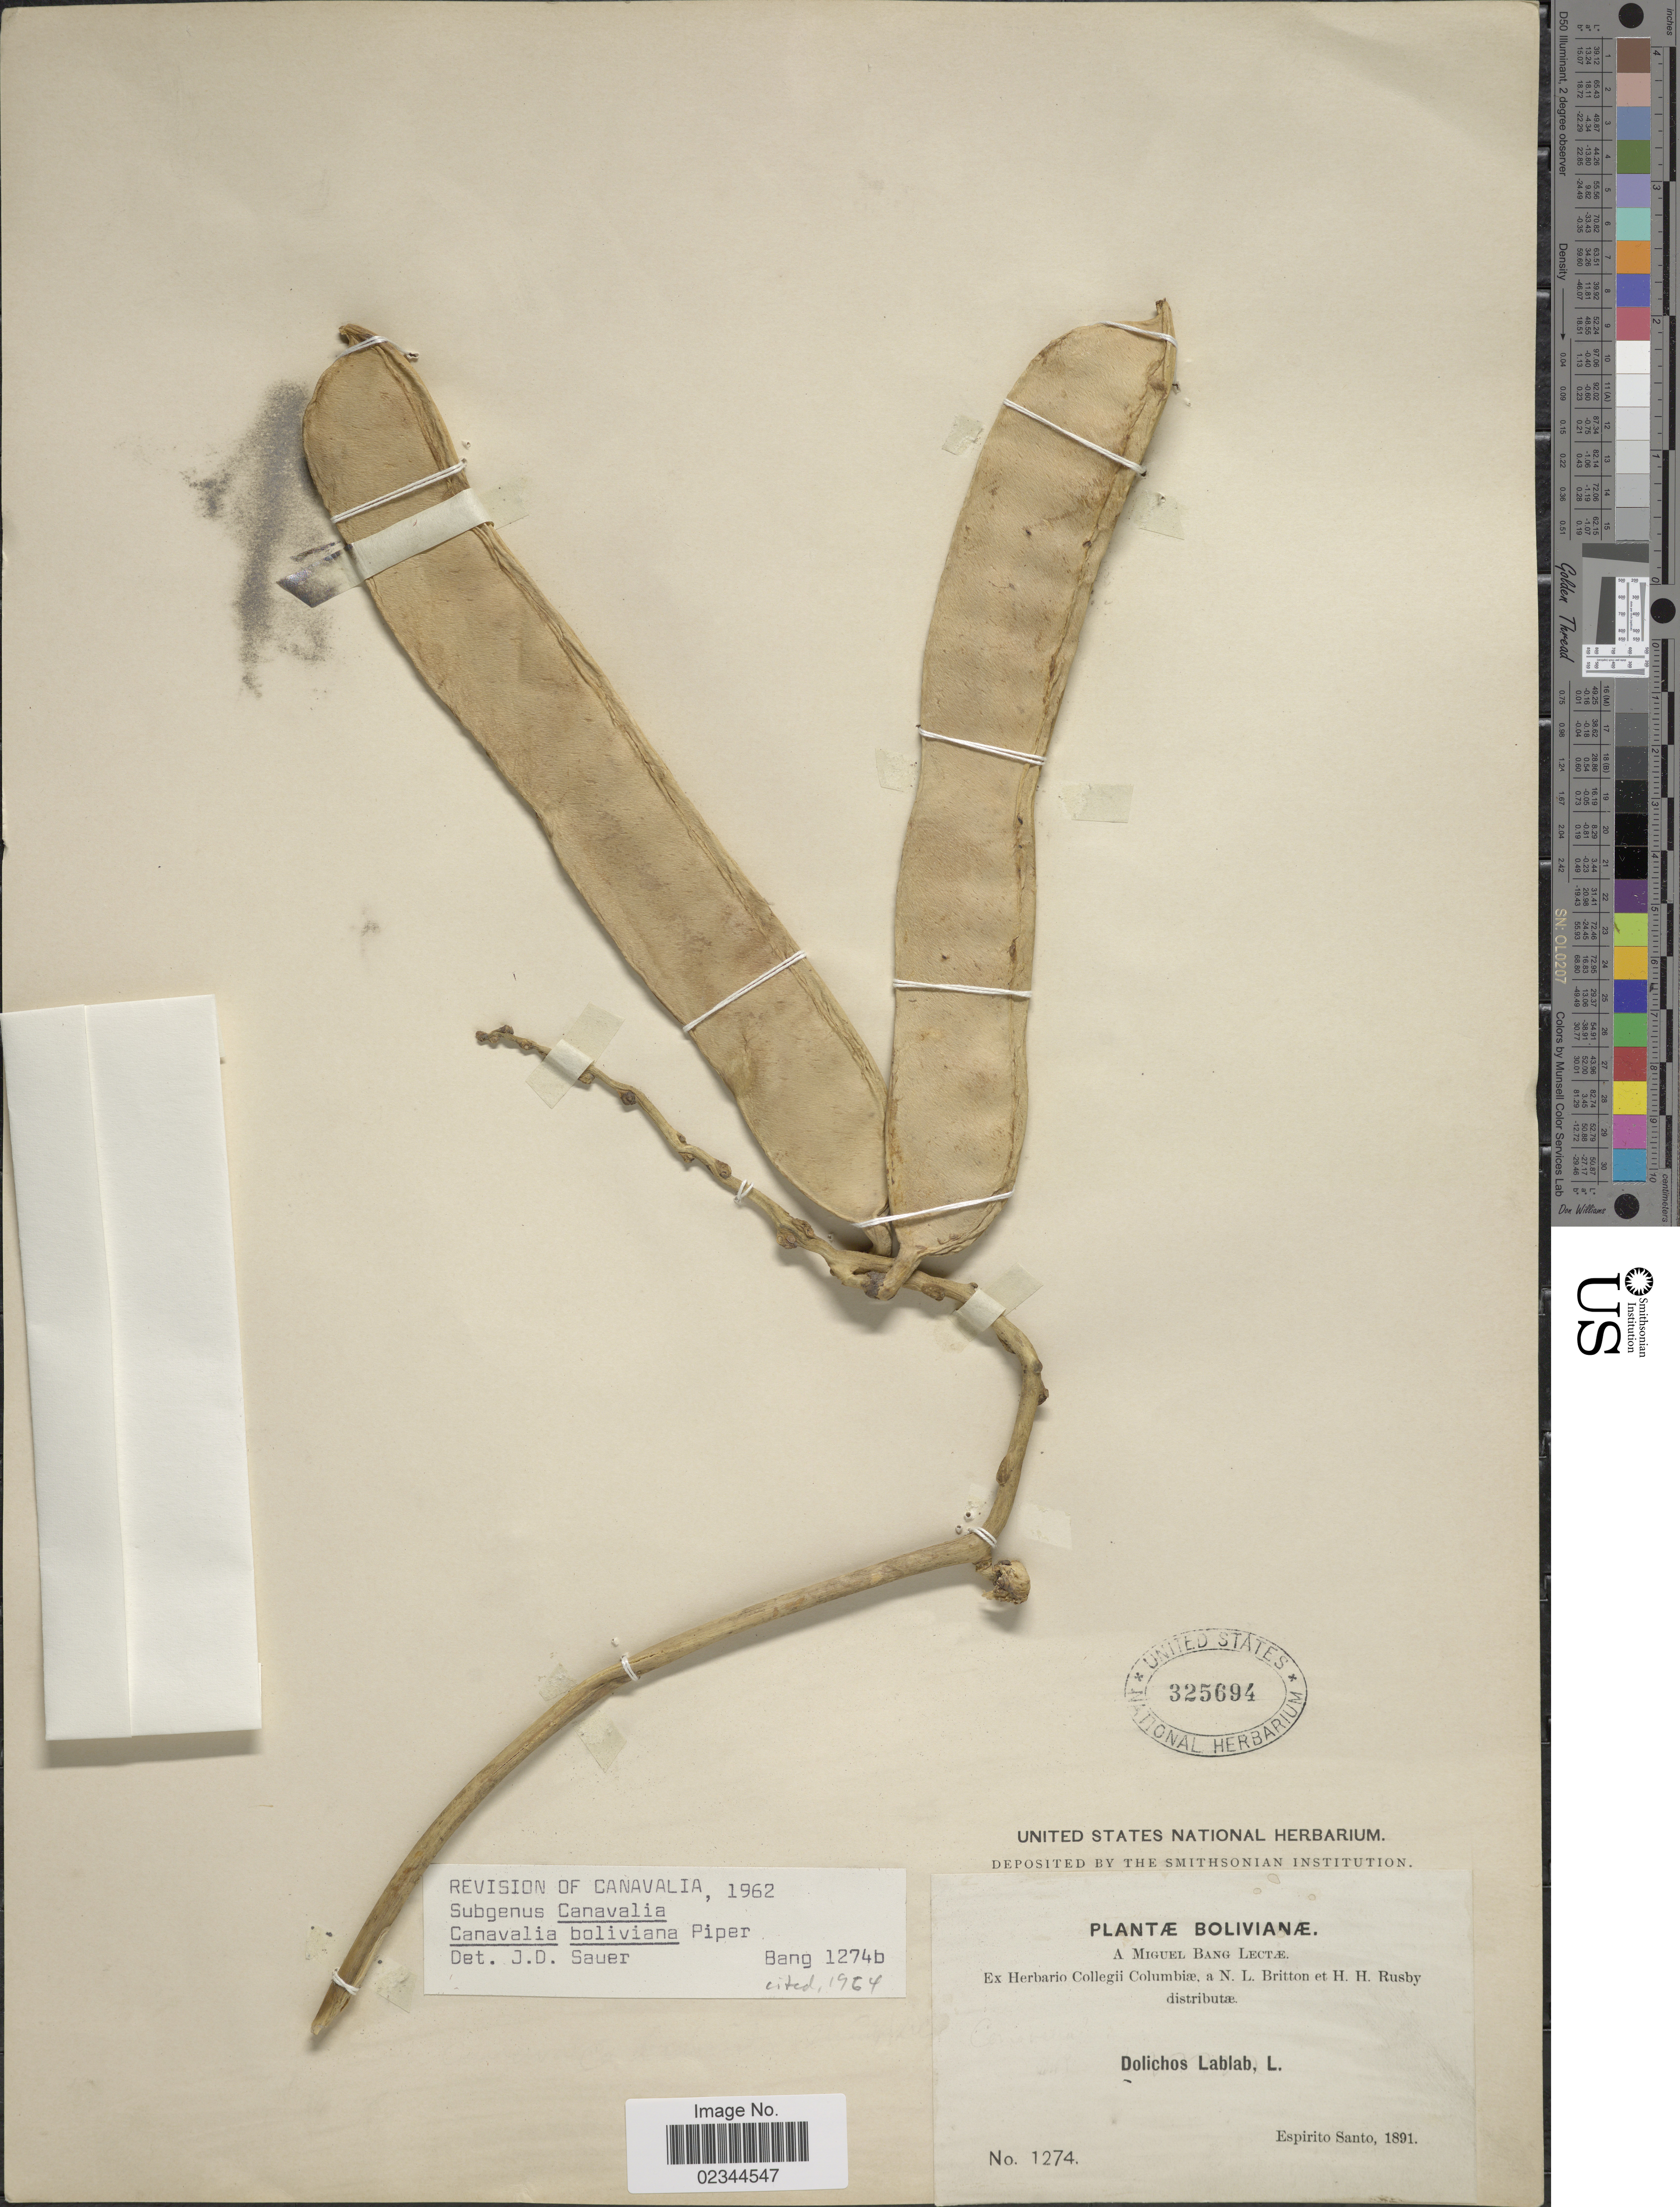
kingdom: Plantae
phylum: Tracheophyta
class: Magnoliopsida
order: Fabales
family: Fabaceae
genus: Canavalia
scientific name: Canavalia boliviana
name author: Piper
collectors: M. Bang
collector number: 1274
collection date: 1891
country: Bolivia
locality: Espirito Santo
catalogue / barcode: US 325694